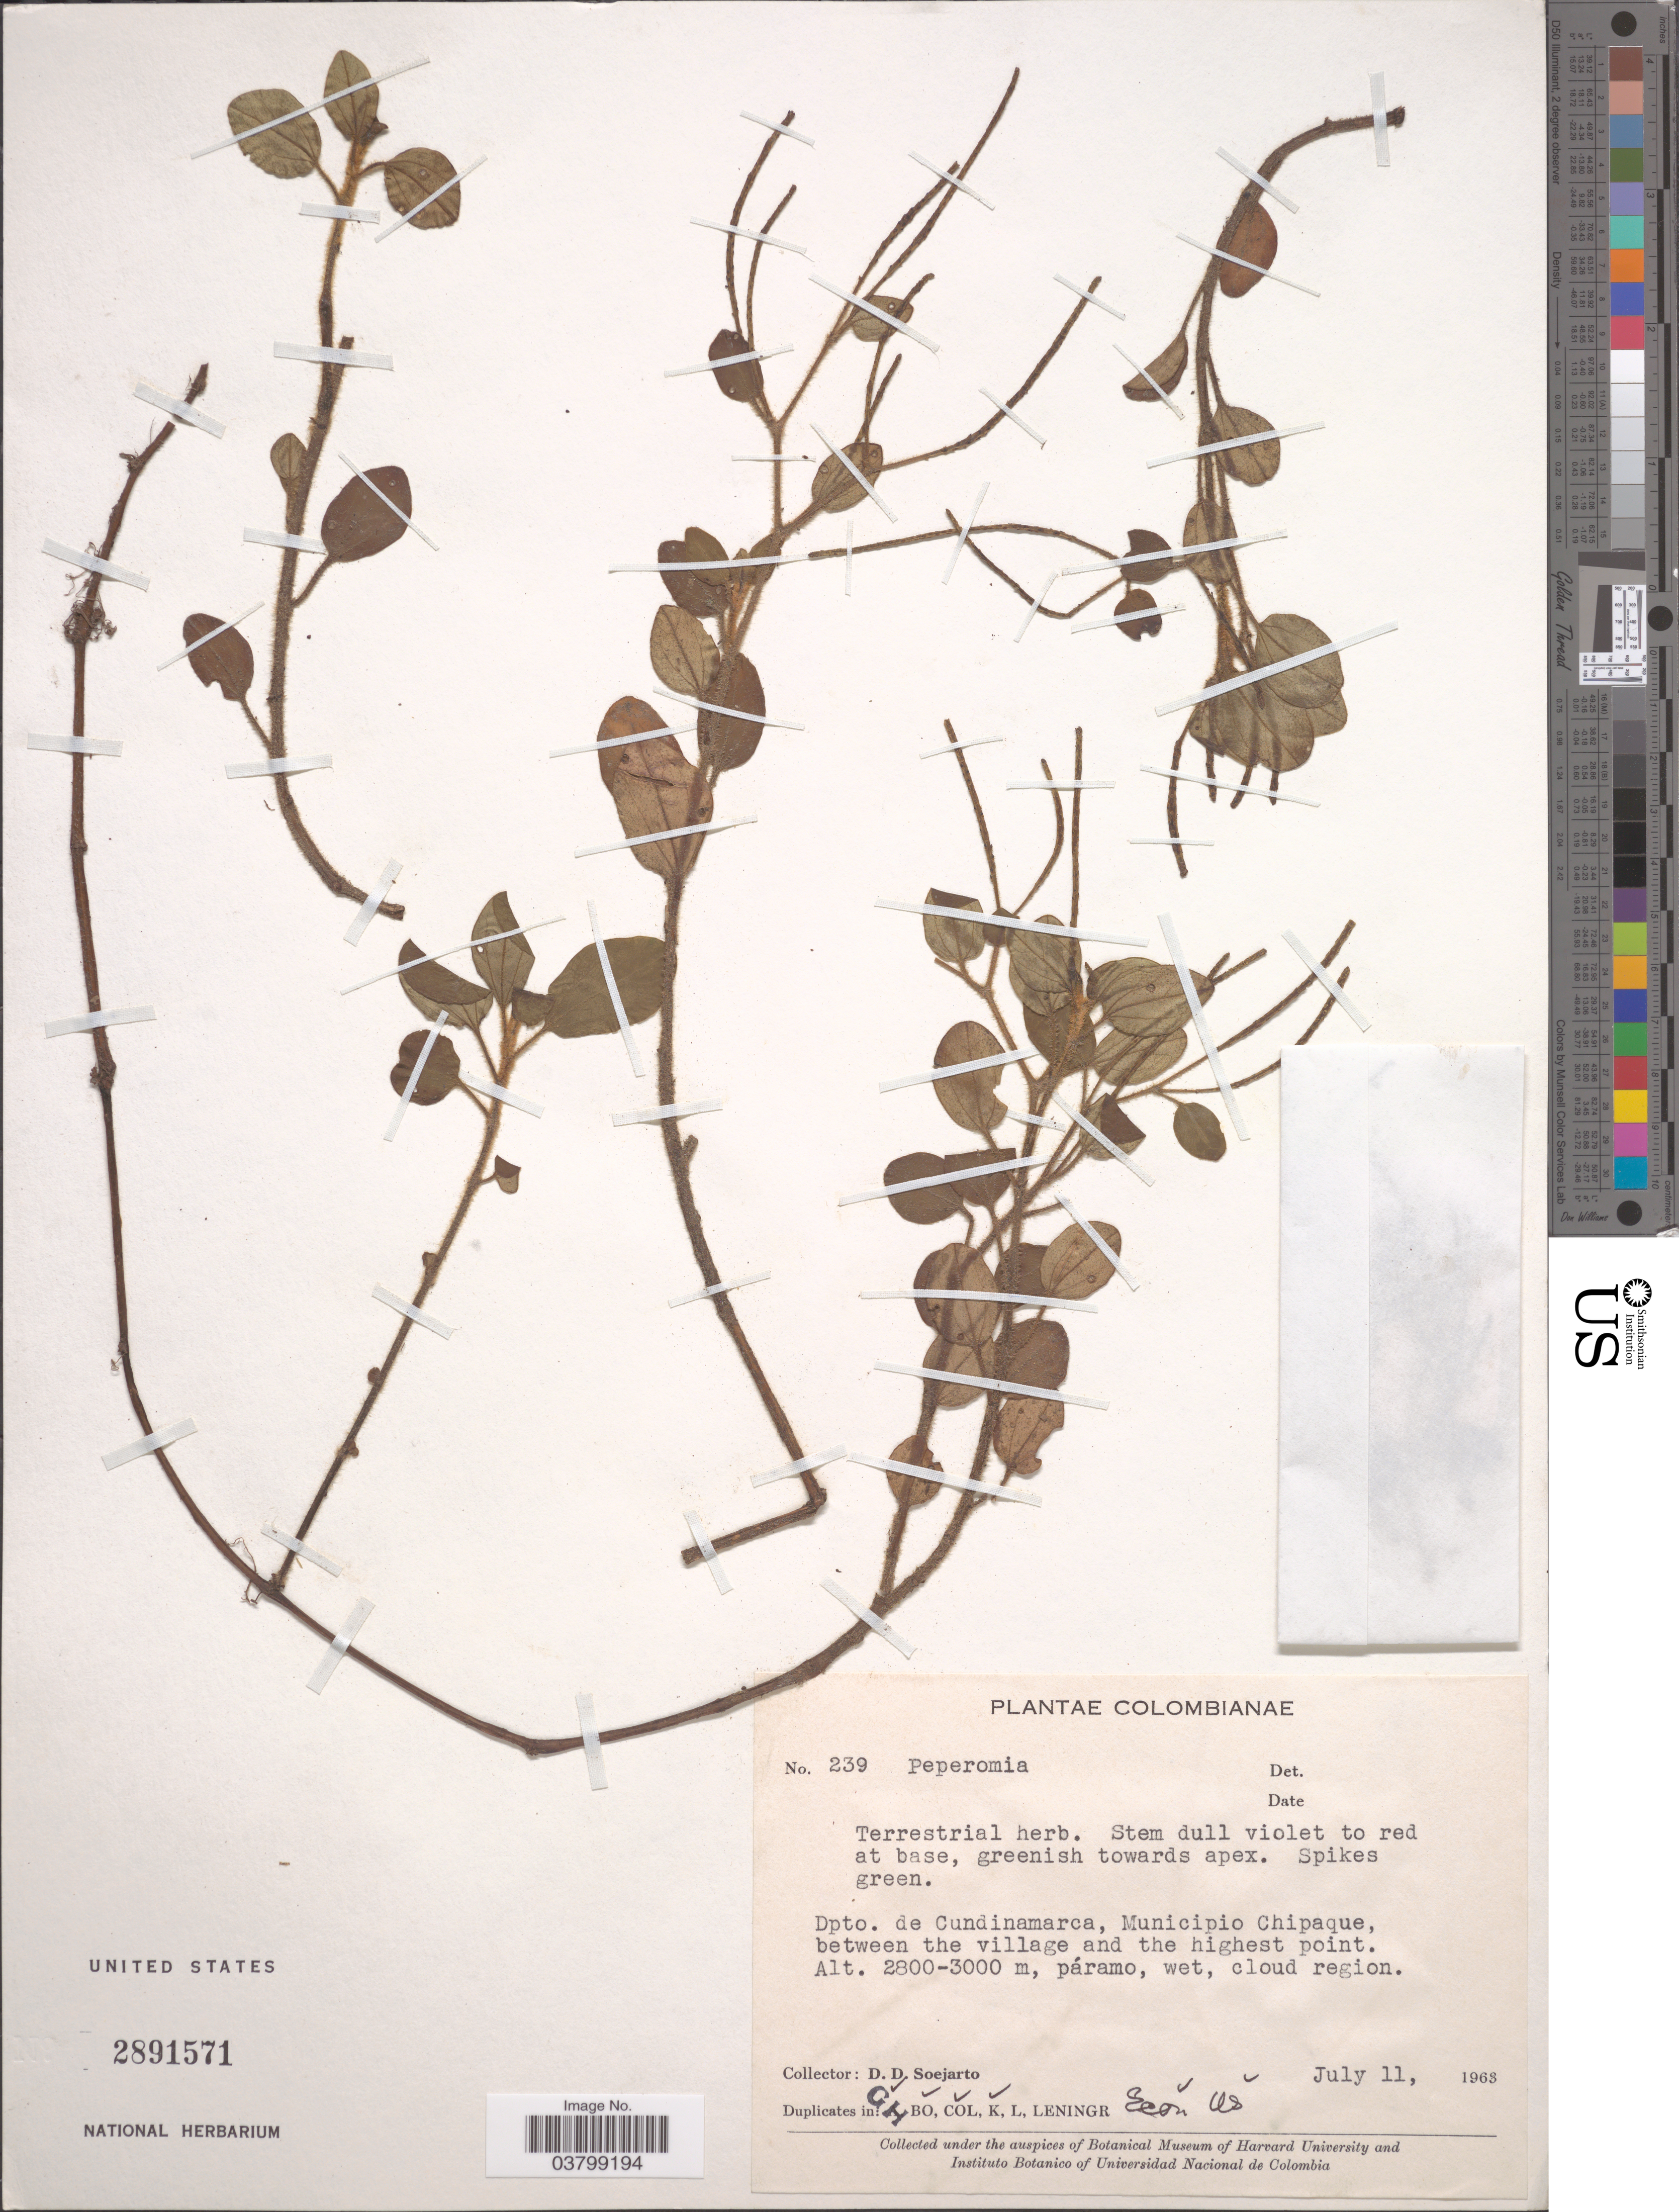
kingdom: Plantae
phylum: Tracheophyta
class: Magnoliopsida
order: Piperales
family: Piperaceae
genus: Peperomia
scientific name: Peperomia tequendamana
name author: Trel.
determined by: Jiménez, José Estaban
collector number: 239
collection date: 1963-07-11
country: Colombia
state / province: Cundinamarca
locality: Dpto. de Cundinamarca, Municipio Chipaque, between the village and the highest point. páramo, cloud region.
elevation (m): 2800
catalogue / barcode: US 2891571